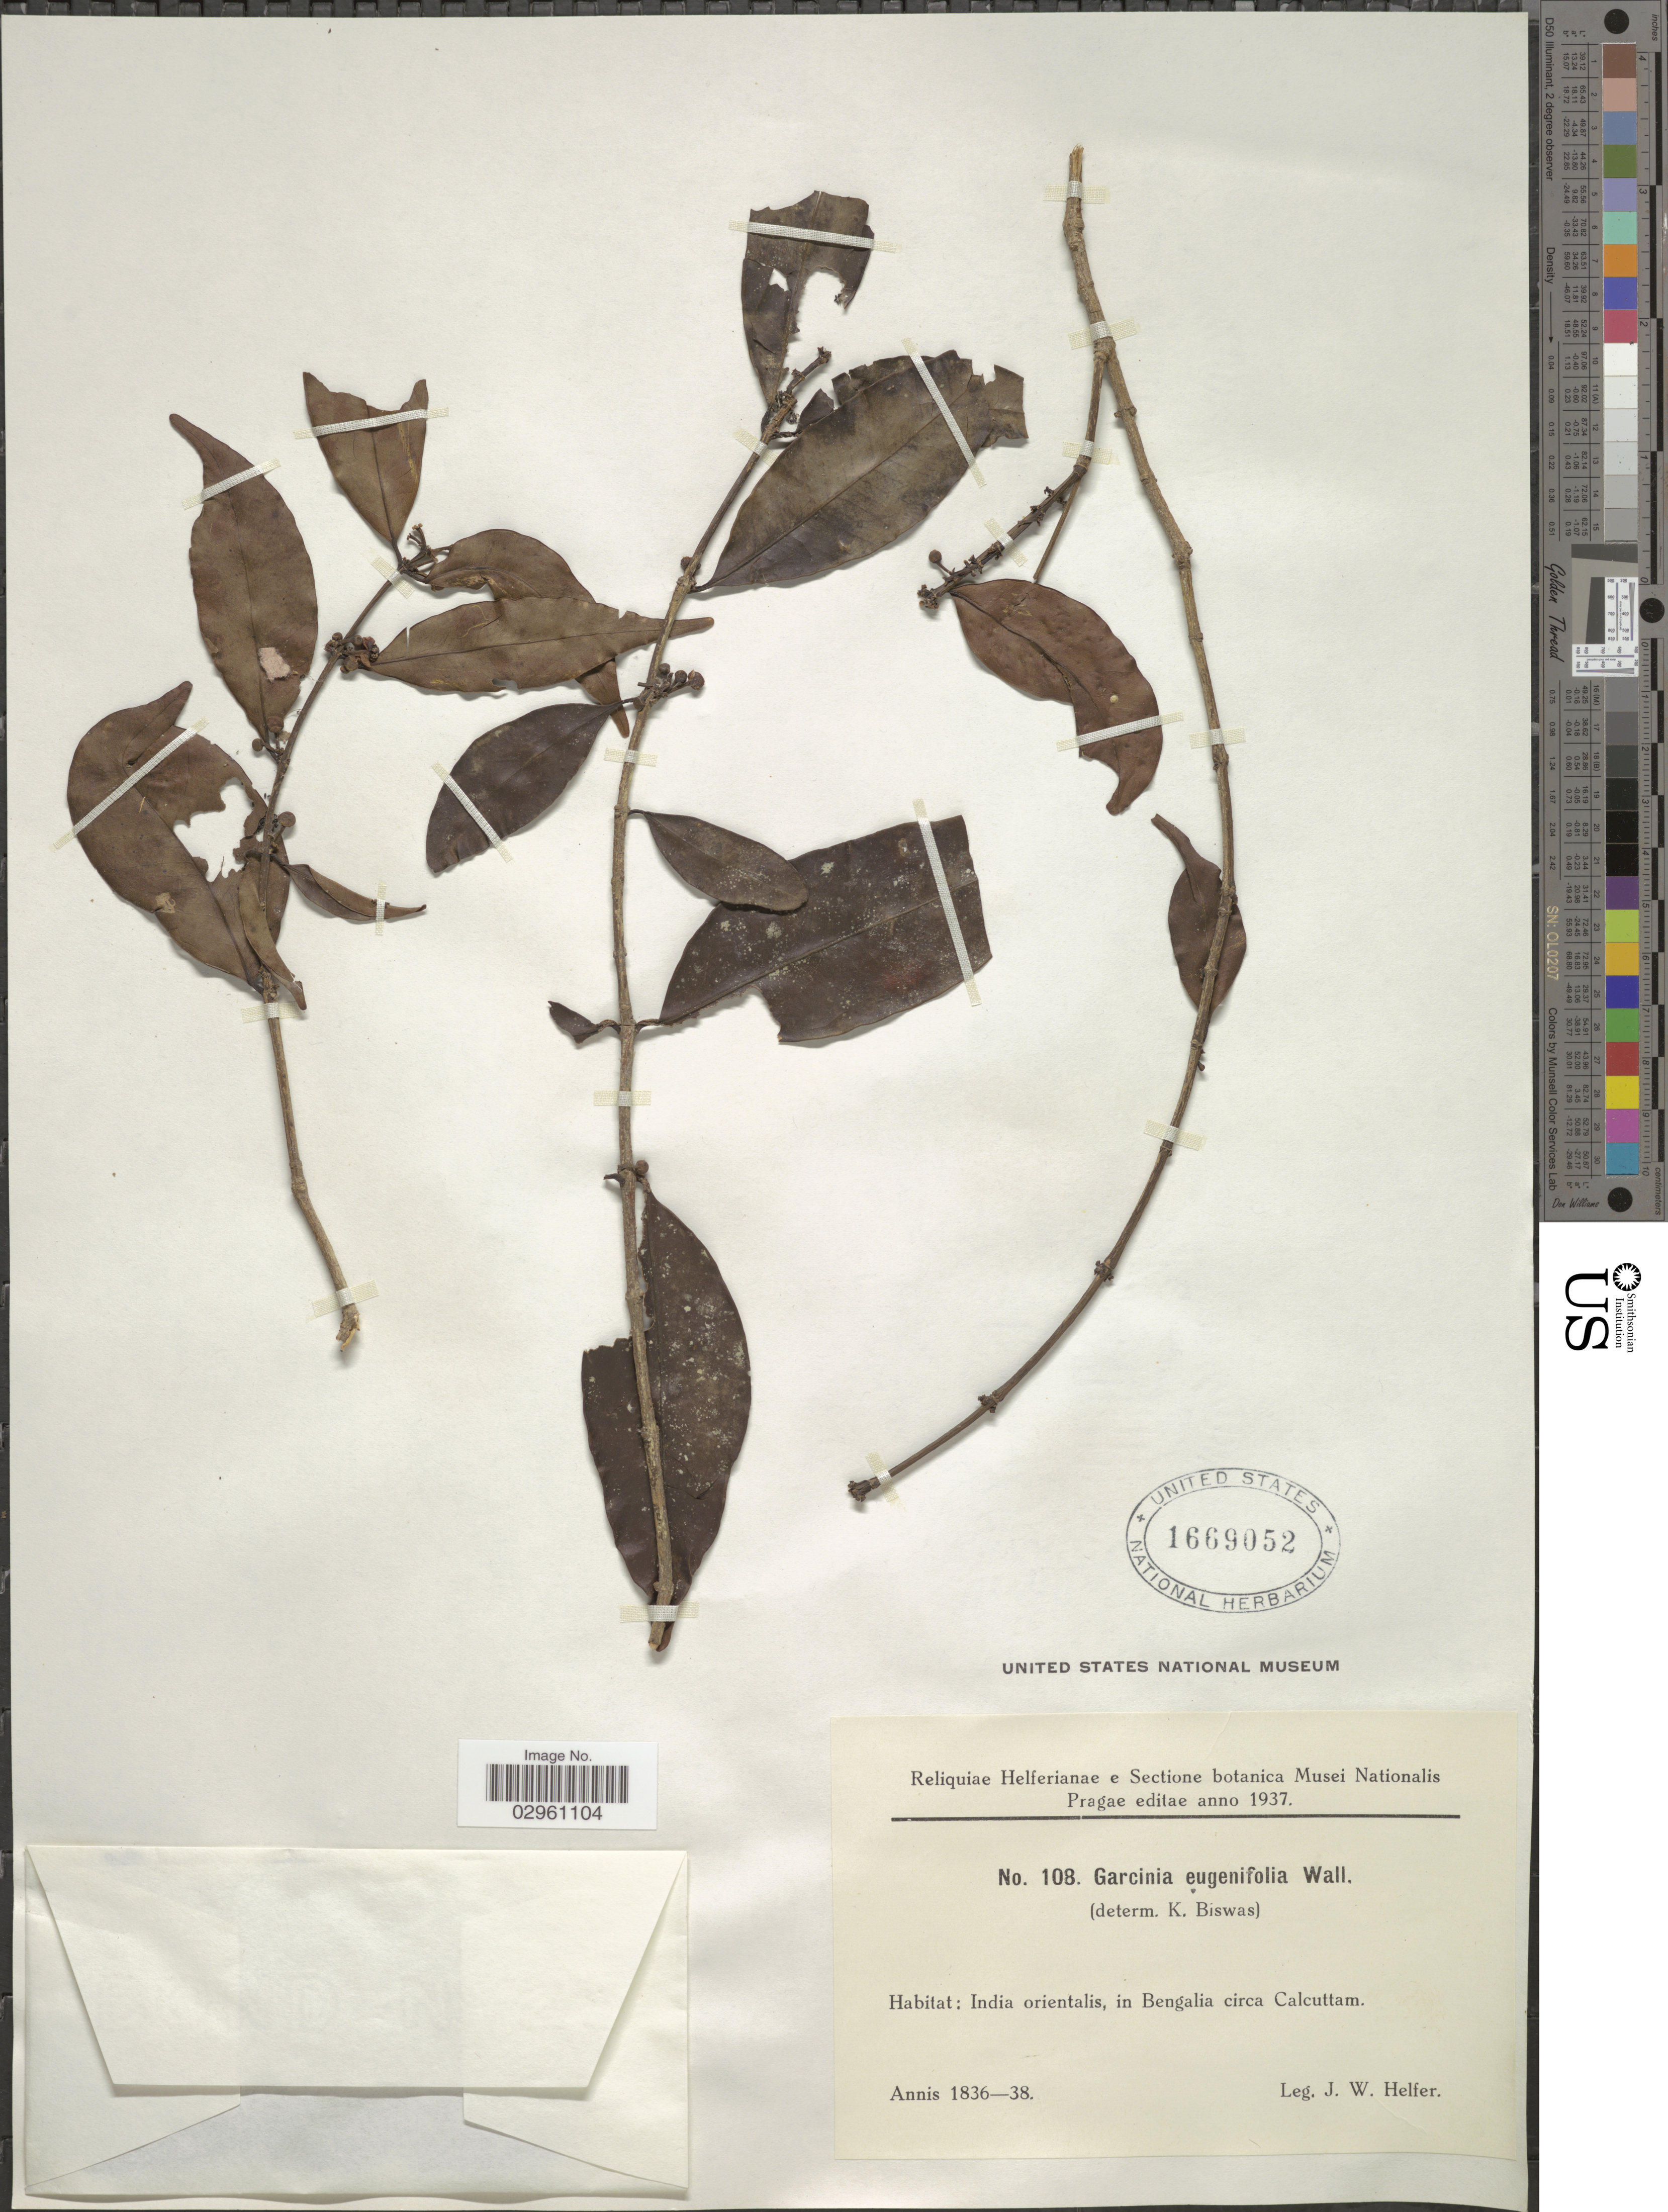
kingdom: Plantae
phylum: Tracheophyta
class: Magnoliopsida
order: Malpighiales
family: Clusiaceae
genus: Garcinia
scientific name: Garcinia eugeniifolia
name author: (Choisy) Wall. ex T. Anderson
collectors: J. W. Helfer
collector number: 108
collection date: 1836/1838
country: India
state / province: West Bengal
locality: India orientalis, in Bengalia circa Calcuttam.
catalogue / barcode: US 1669052